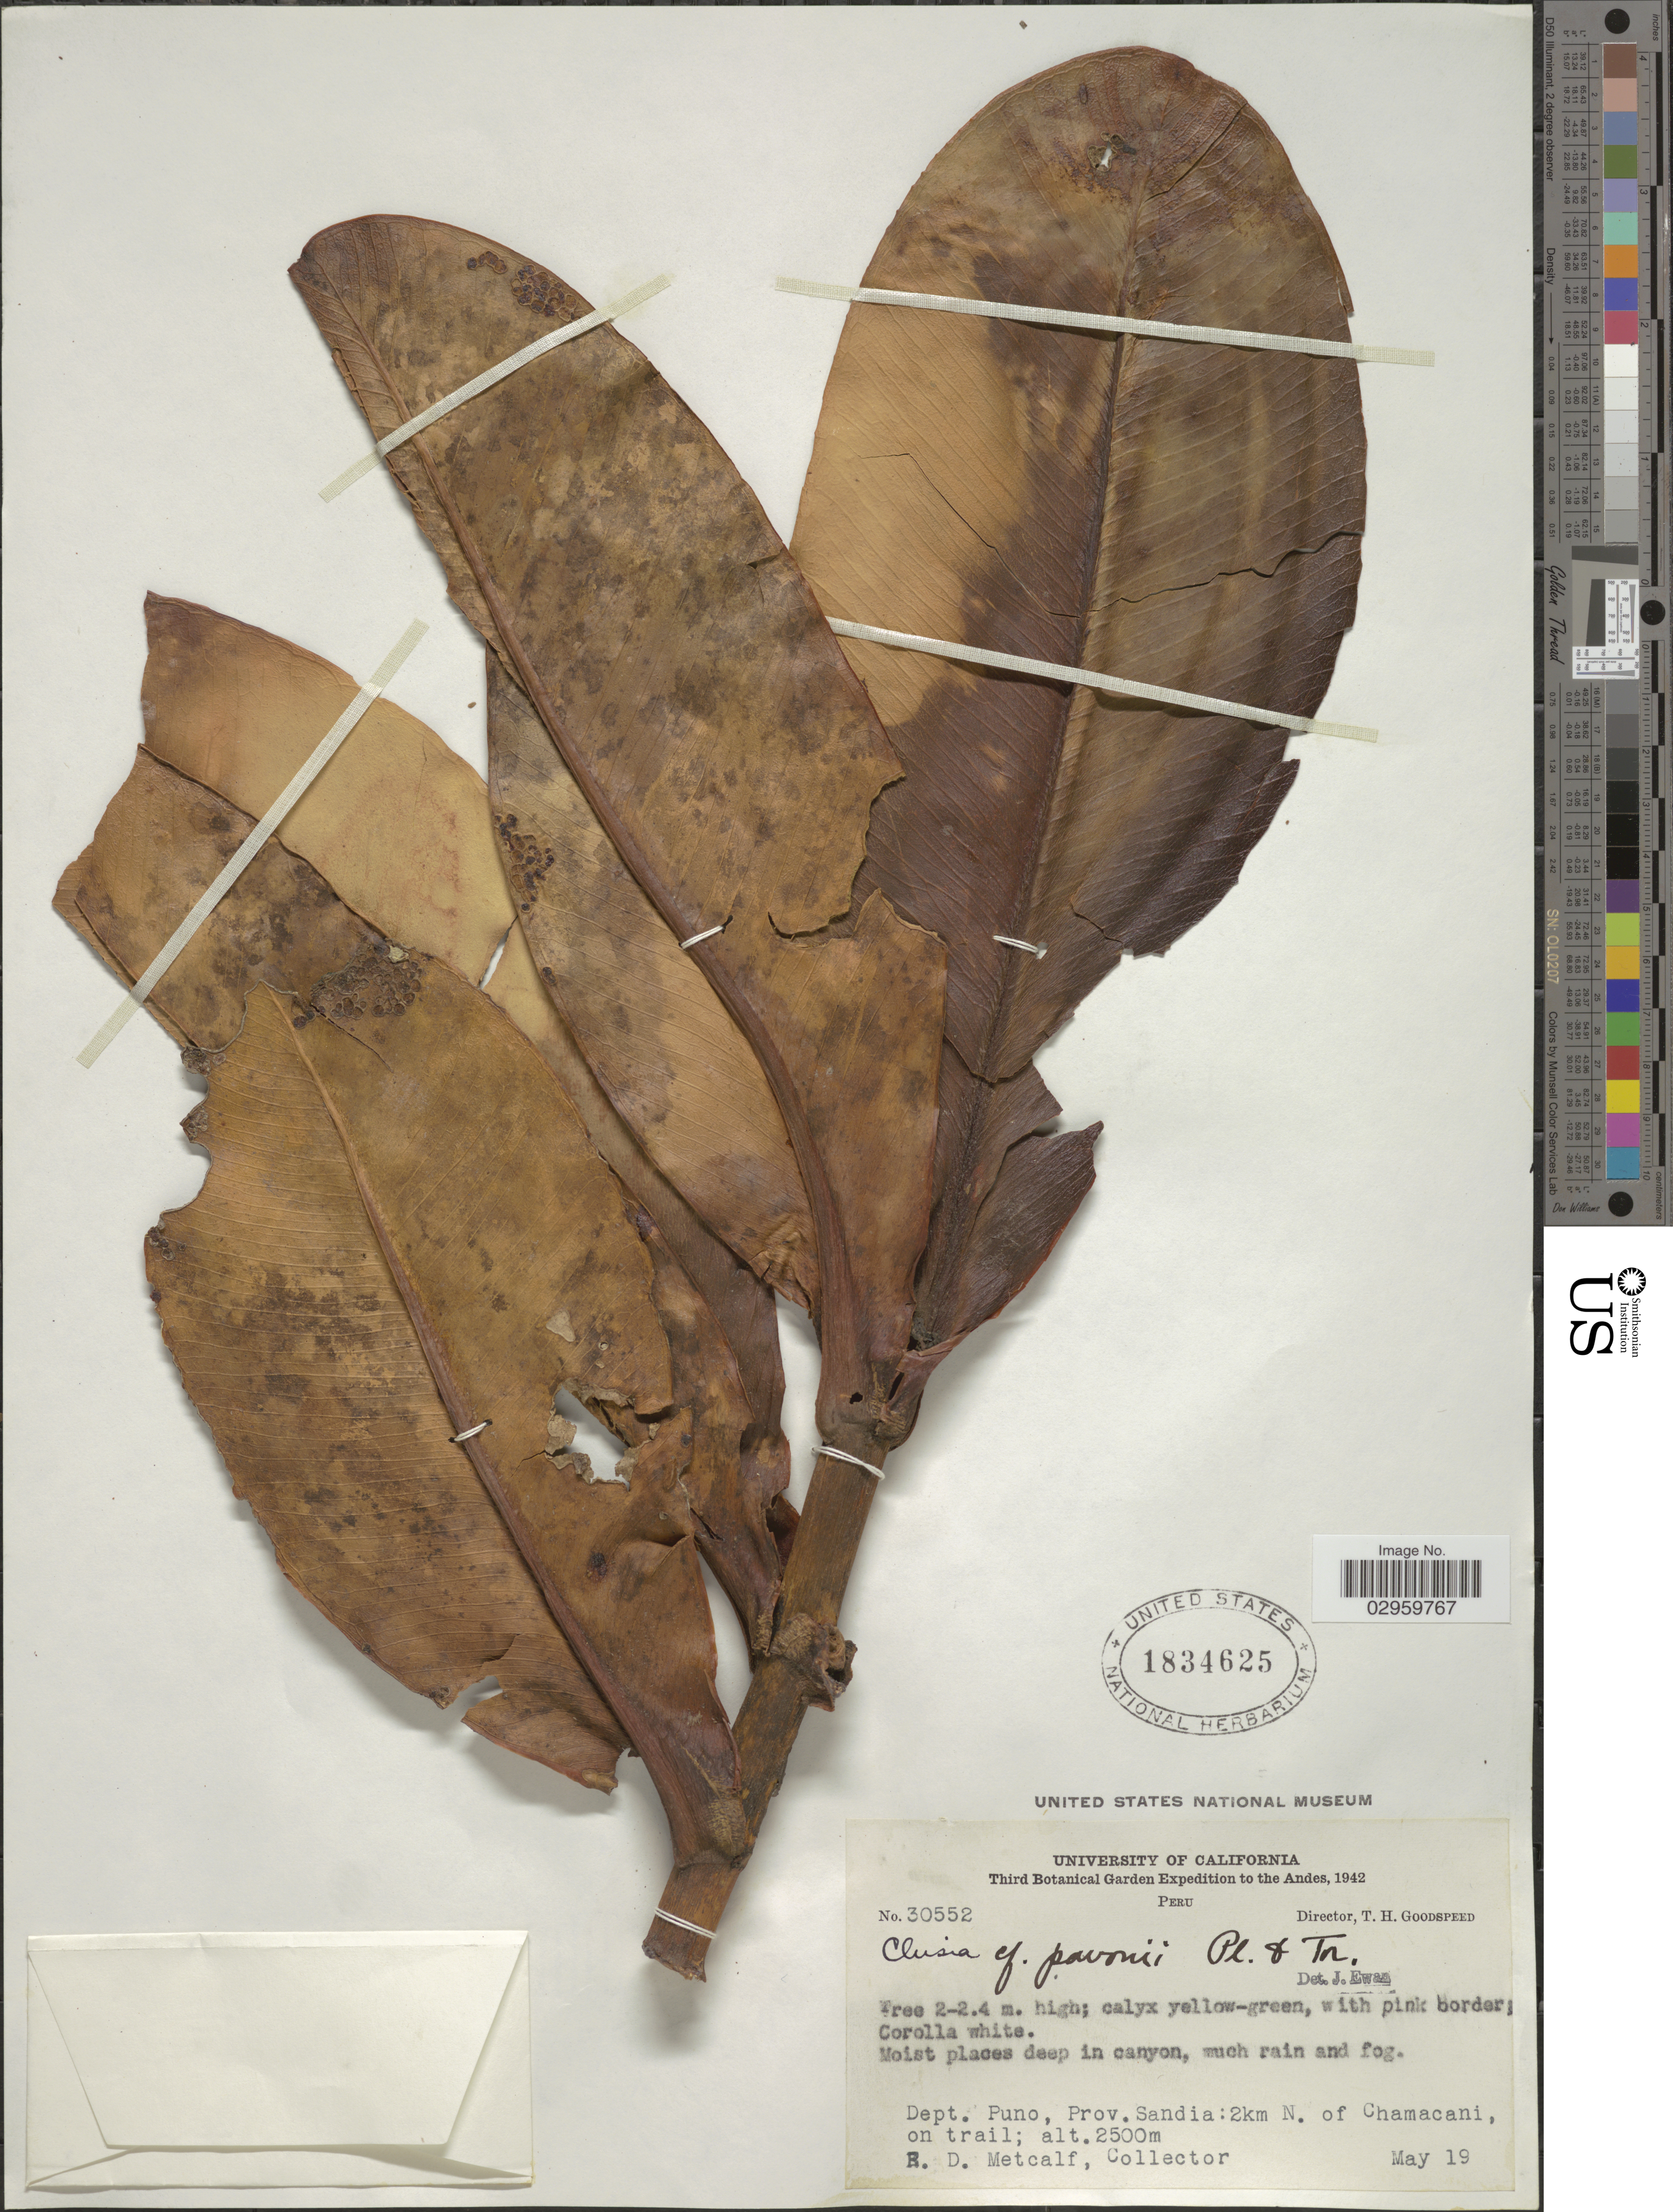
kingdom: Plantae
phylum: Tracheophyta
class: Magnoliopsida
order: Malpighiales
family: Clusiaceae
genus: Clusia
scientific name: Clusia pavonii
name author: Planch. & Triana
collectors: R. D. Metcalf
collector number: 30552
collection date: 1942-05-19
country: Peru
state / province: Puno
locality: Andes. Dept. Puno, Prov. Sandia: 2km N. of Chamacani, on trail.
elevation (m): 2500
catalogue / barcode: US 1834625